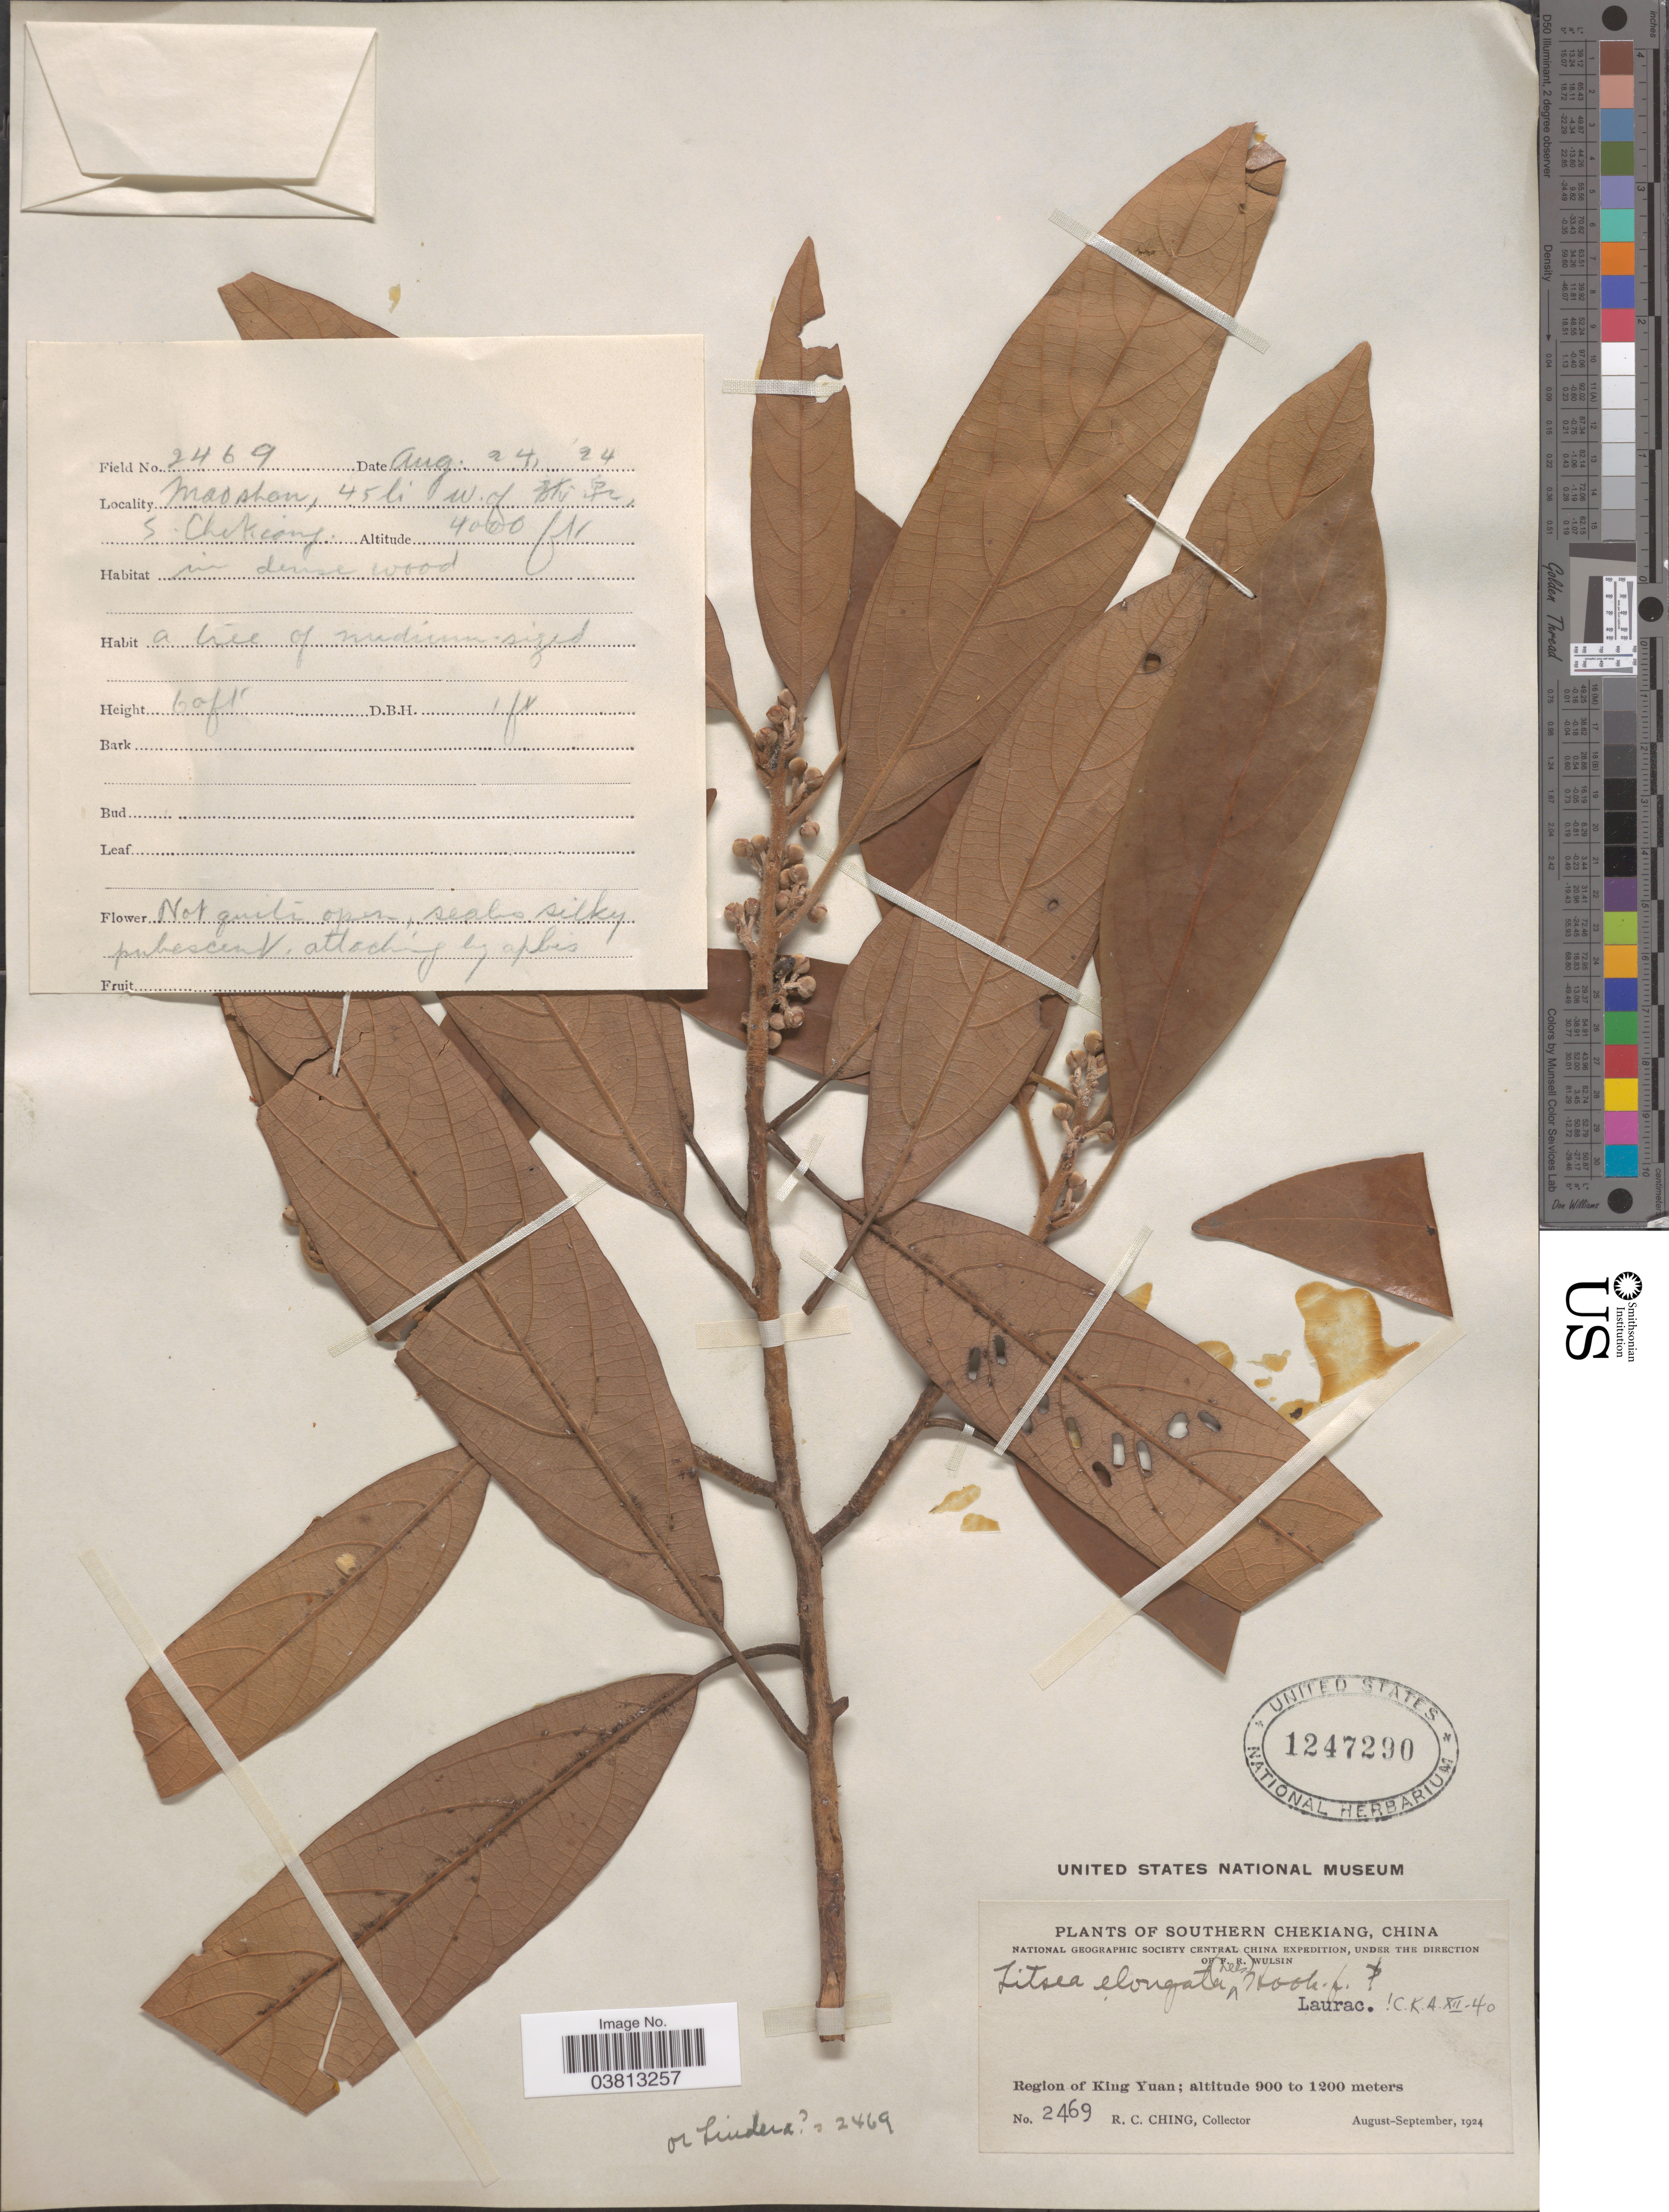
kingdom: Plantae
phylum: Tracheophyta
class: Magnoliopsida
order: Laurales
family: Lauraceae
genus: Litsea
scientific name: Litsea elongata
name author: (Nees) Hook. f.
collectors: R. C. Ching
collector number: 2469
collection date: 1924-08-24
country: China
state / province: Zhejiang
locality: Mao shan, 45 li W. of X, Southern Chekiang. Region of King Yuan.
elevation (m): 1219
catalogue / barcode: US 1247290